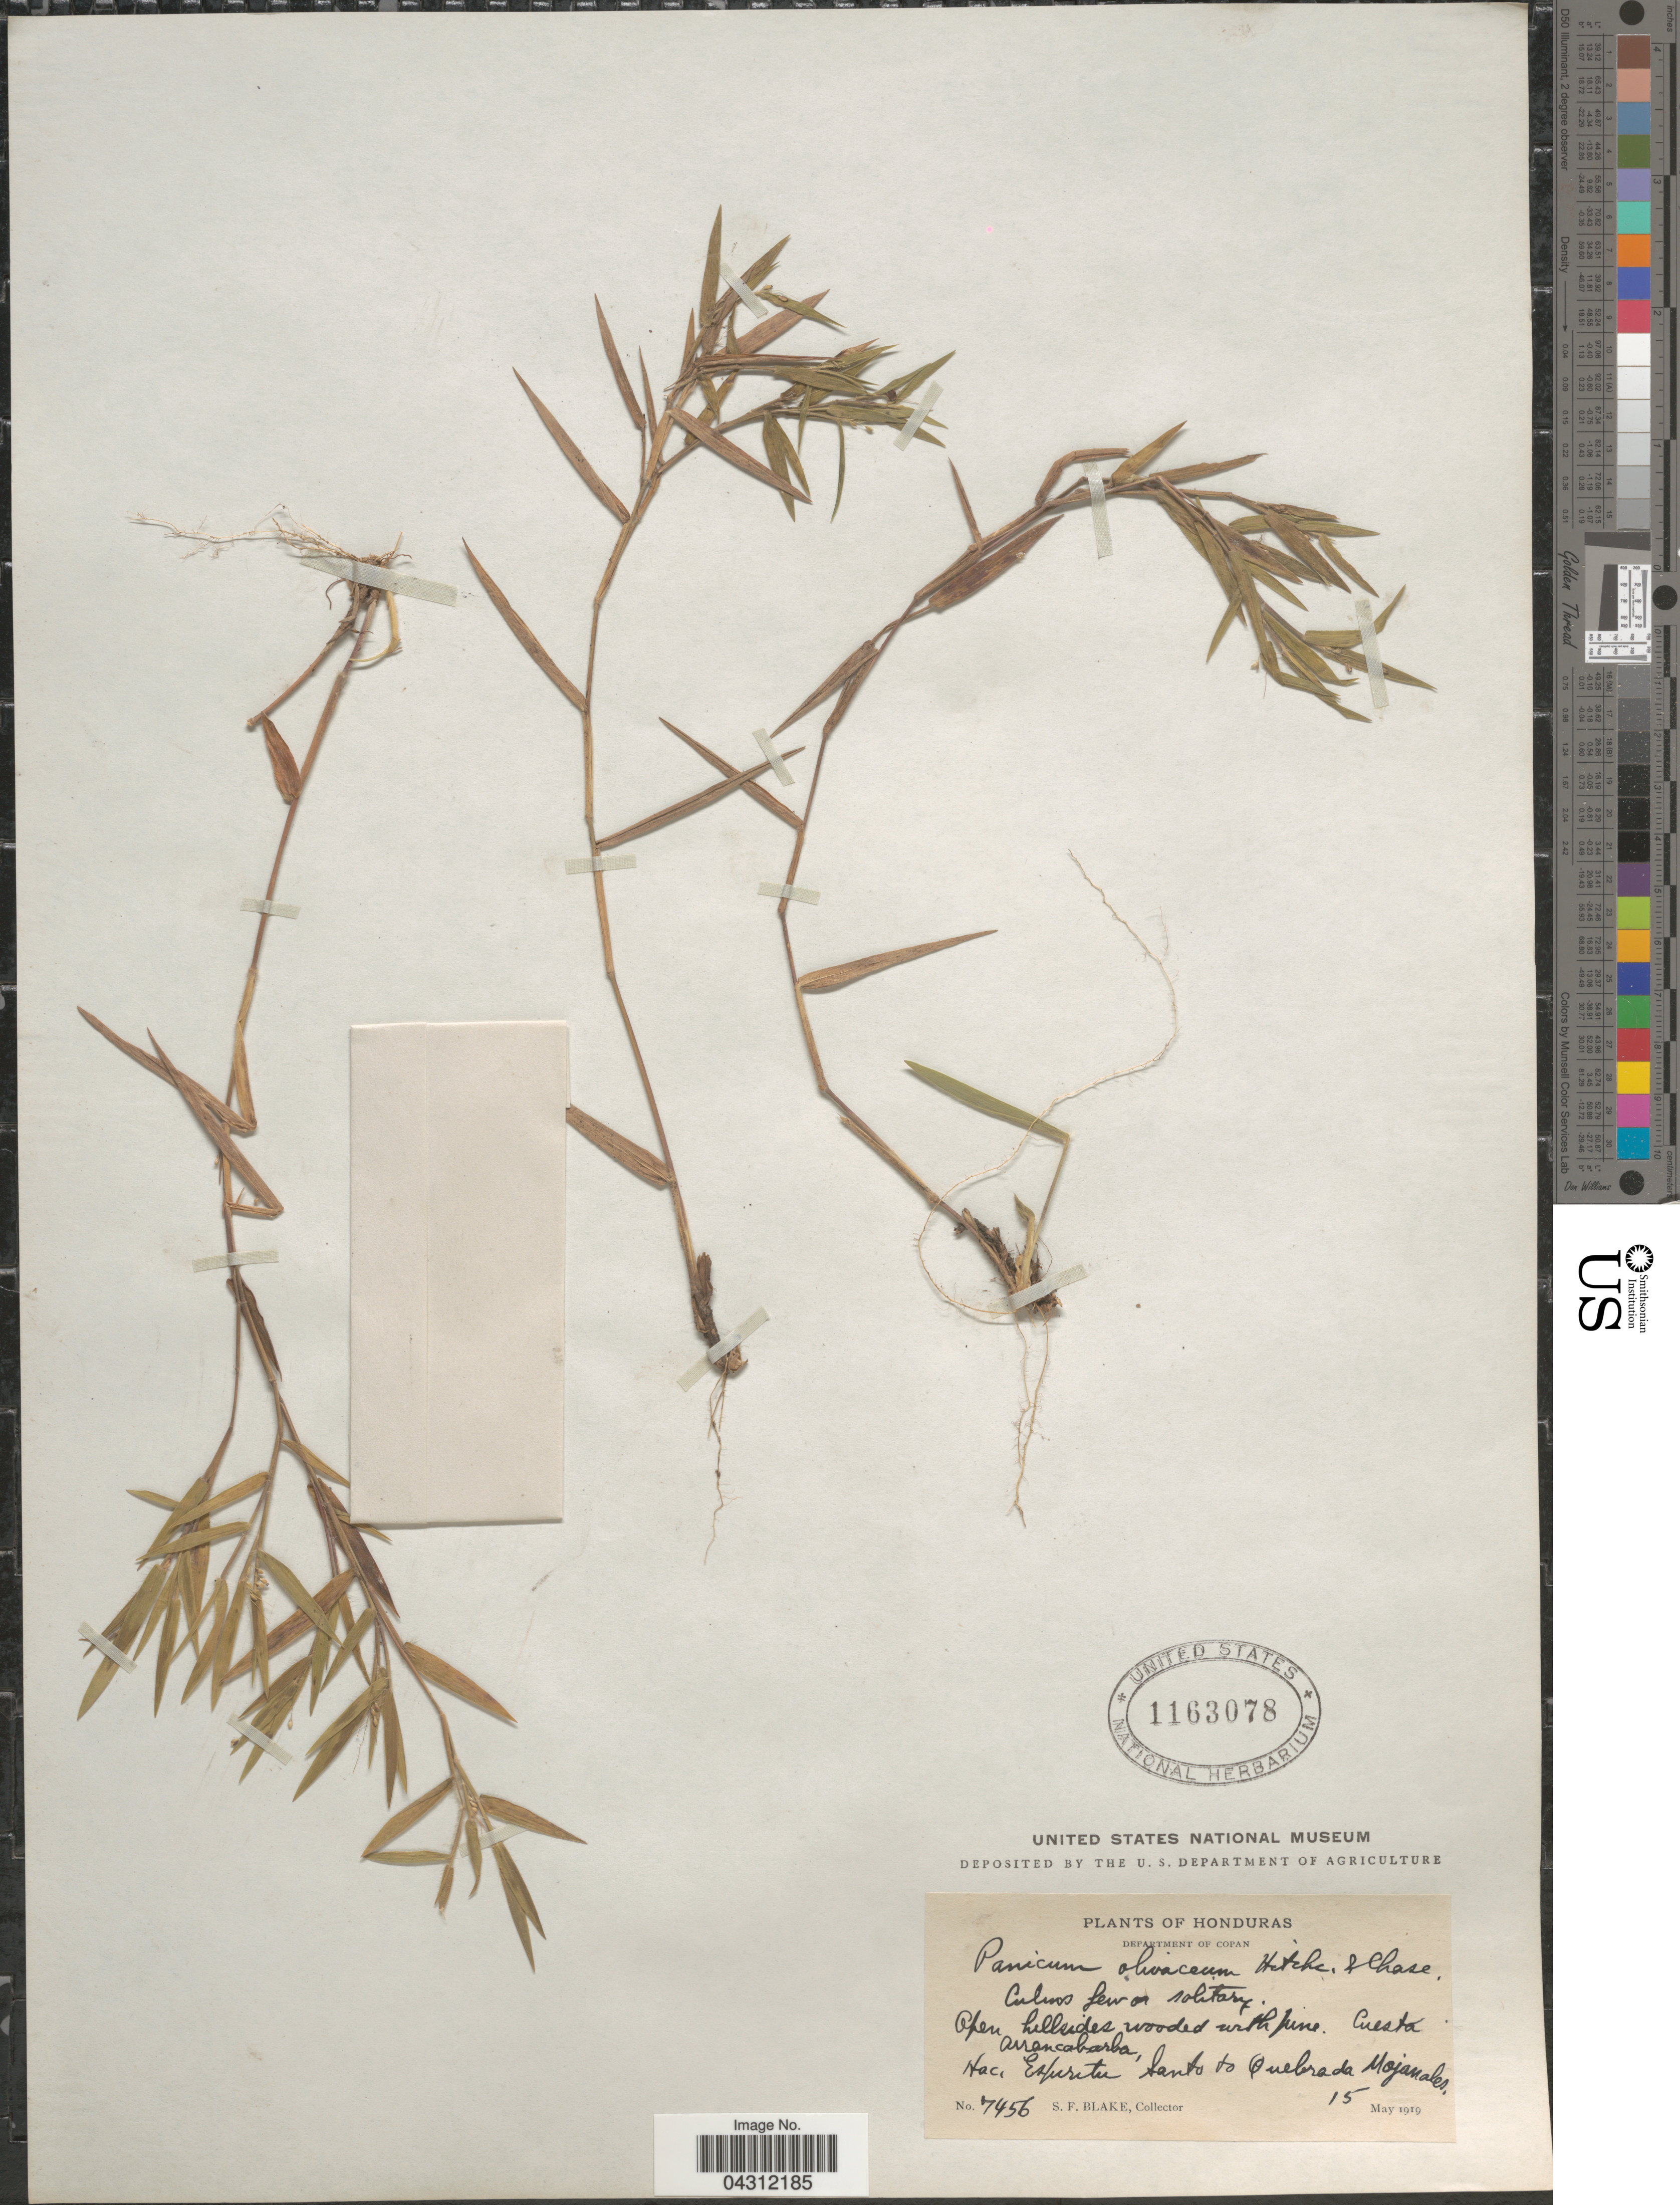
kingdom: Plantae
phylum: Tracheophyta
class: Liliopsida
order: Poales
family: Poaceae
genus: Dichanthelium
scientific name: Dichanthelium acuminatum var. acuminatum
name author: (Sw.) Gould & C.A. Clark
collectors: S. Blake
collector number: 7456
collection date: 1919-05-15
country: Honduras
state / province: Copan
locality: Department Of Copan. Cuesta Arrancabarba, Espiritu Santo to Quebrada Mojanales.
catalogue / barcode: US 1163078